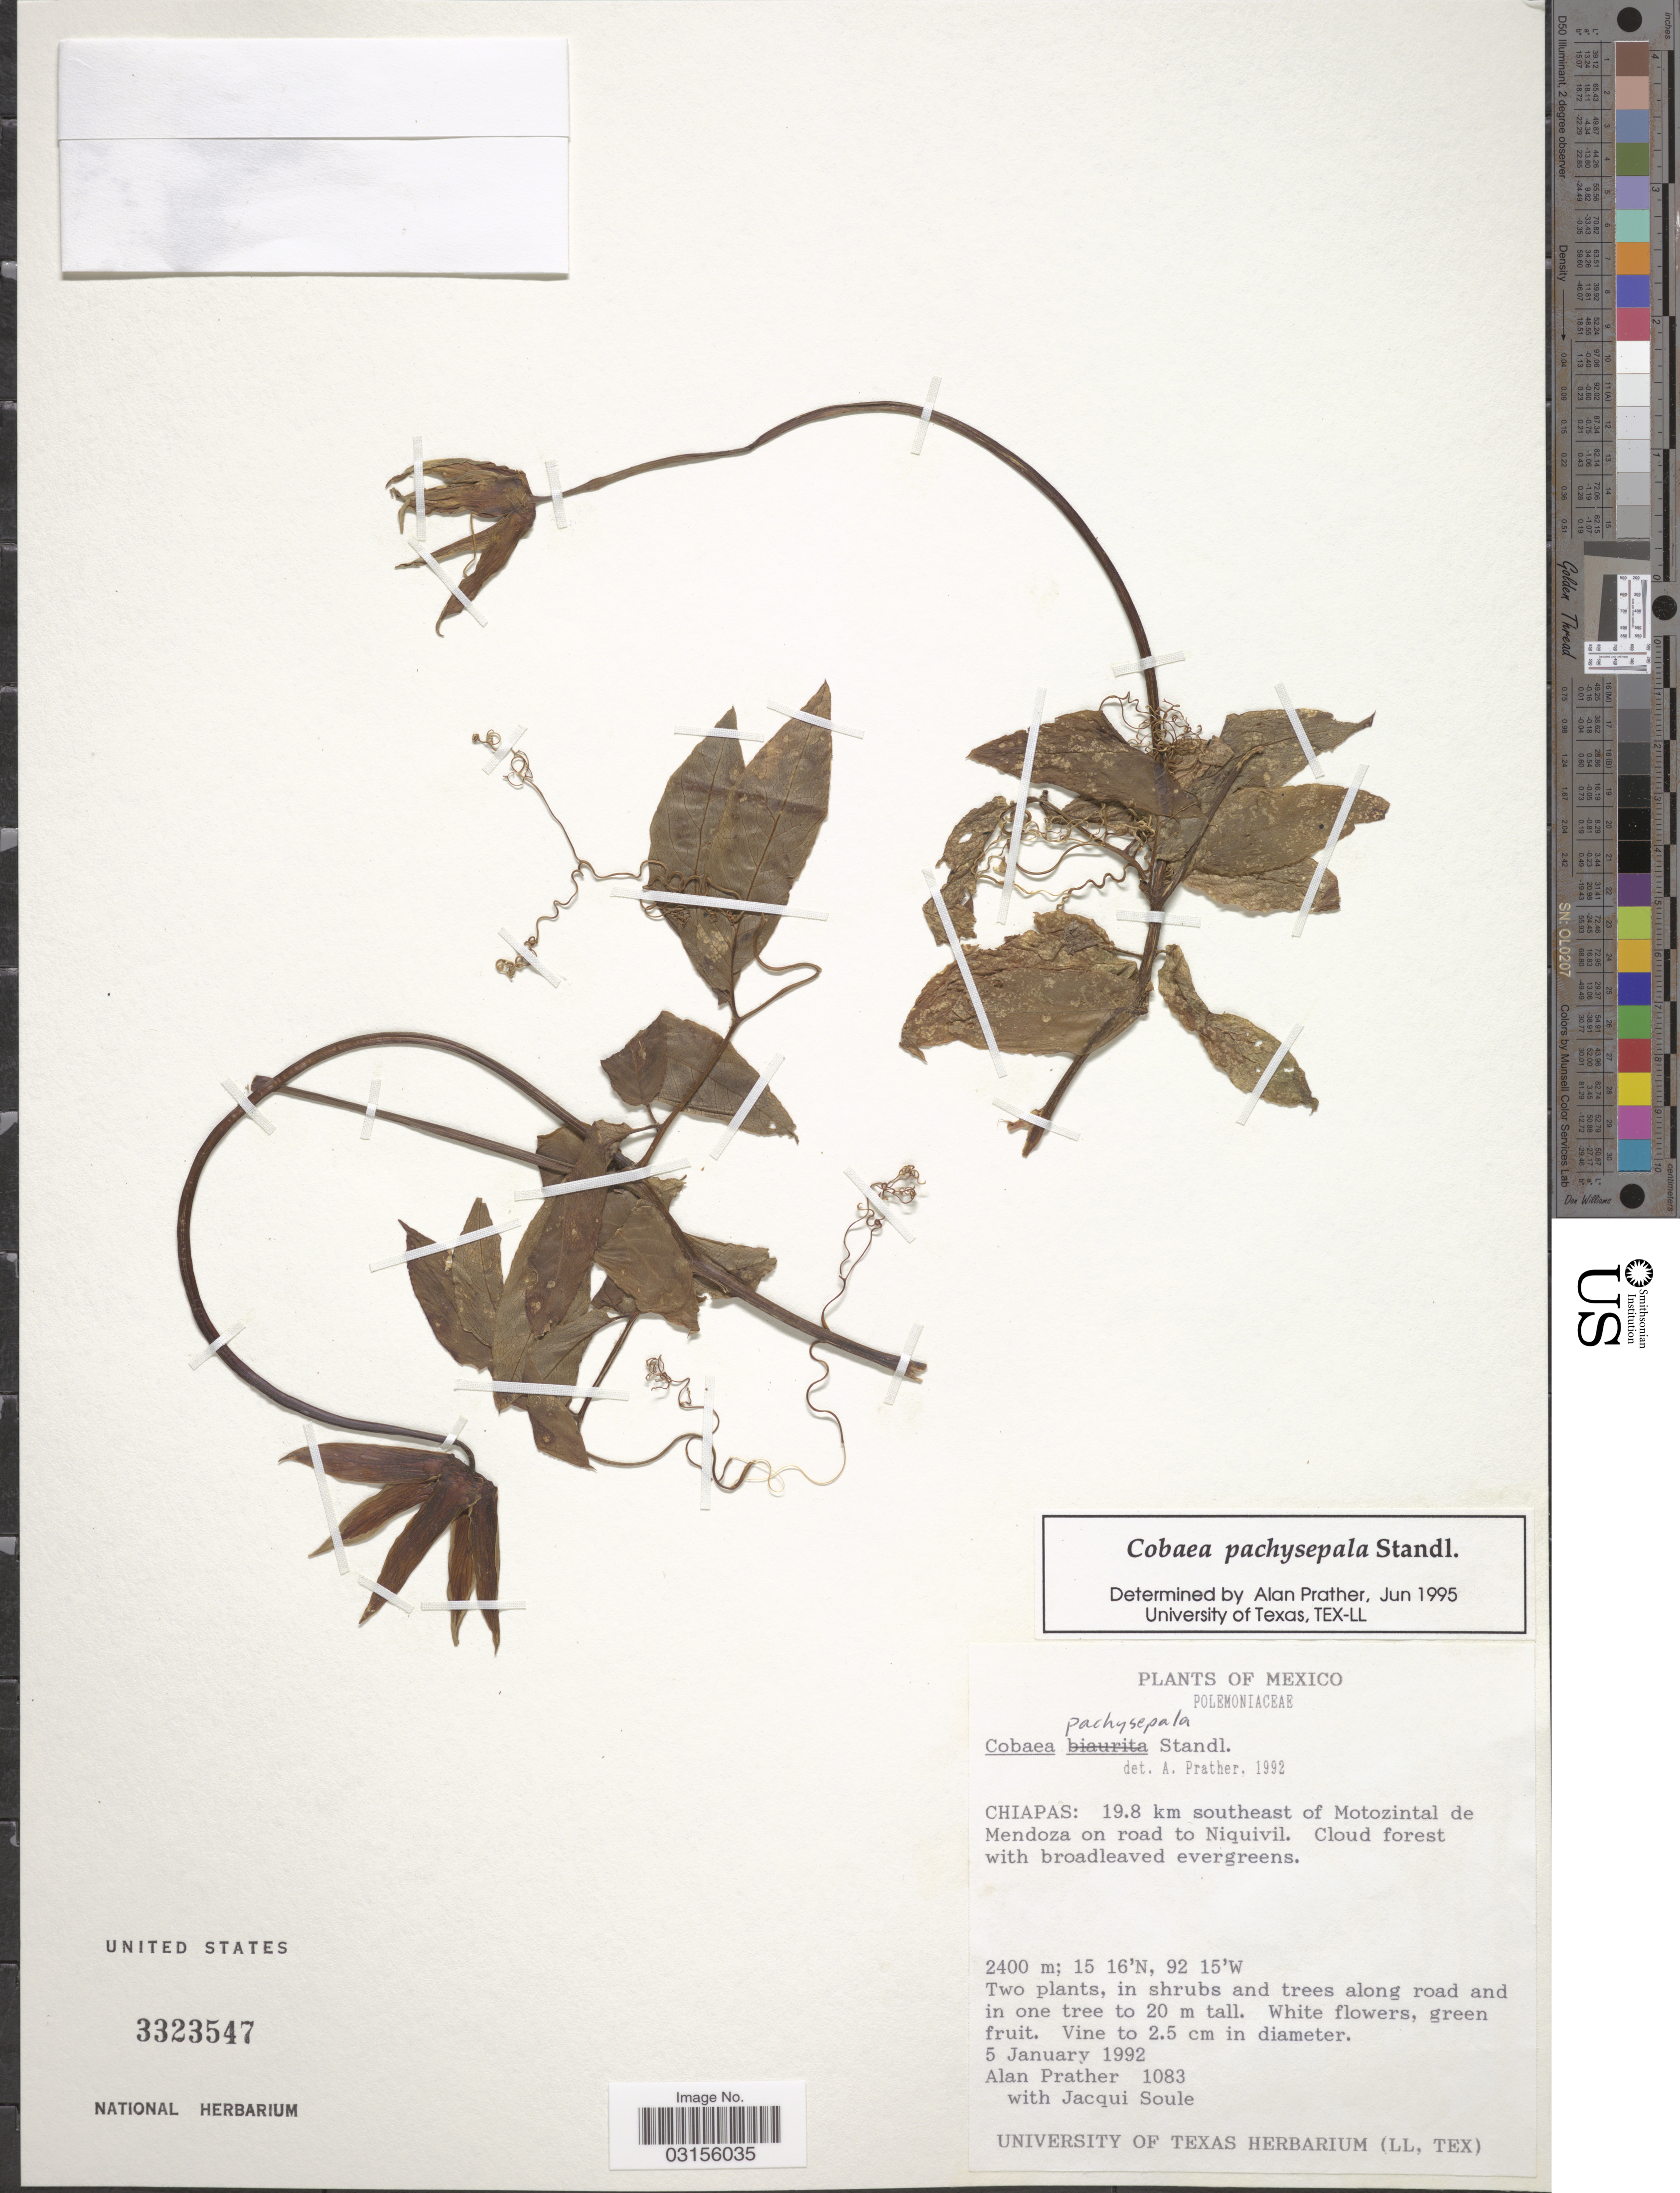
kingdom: Plantae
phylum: Tracheophyta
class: Magnoliopsida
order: Ericales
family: Polemoniaceae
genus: Cobaea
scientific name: Cobaea pachysepala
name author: Standl.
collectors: L. A. Prather & J. Soule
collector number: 1083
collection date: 1992-01-05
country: Mexico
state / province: Chiapas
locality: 19.8 km southeast of Motozintal de Mendoza on road to Niquivil.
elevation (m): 2400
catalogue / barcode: US 3323547